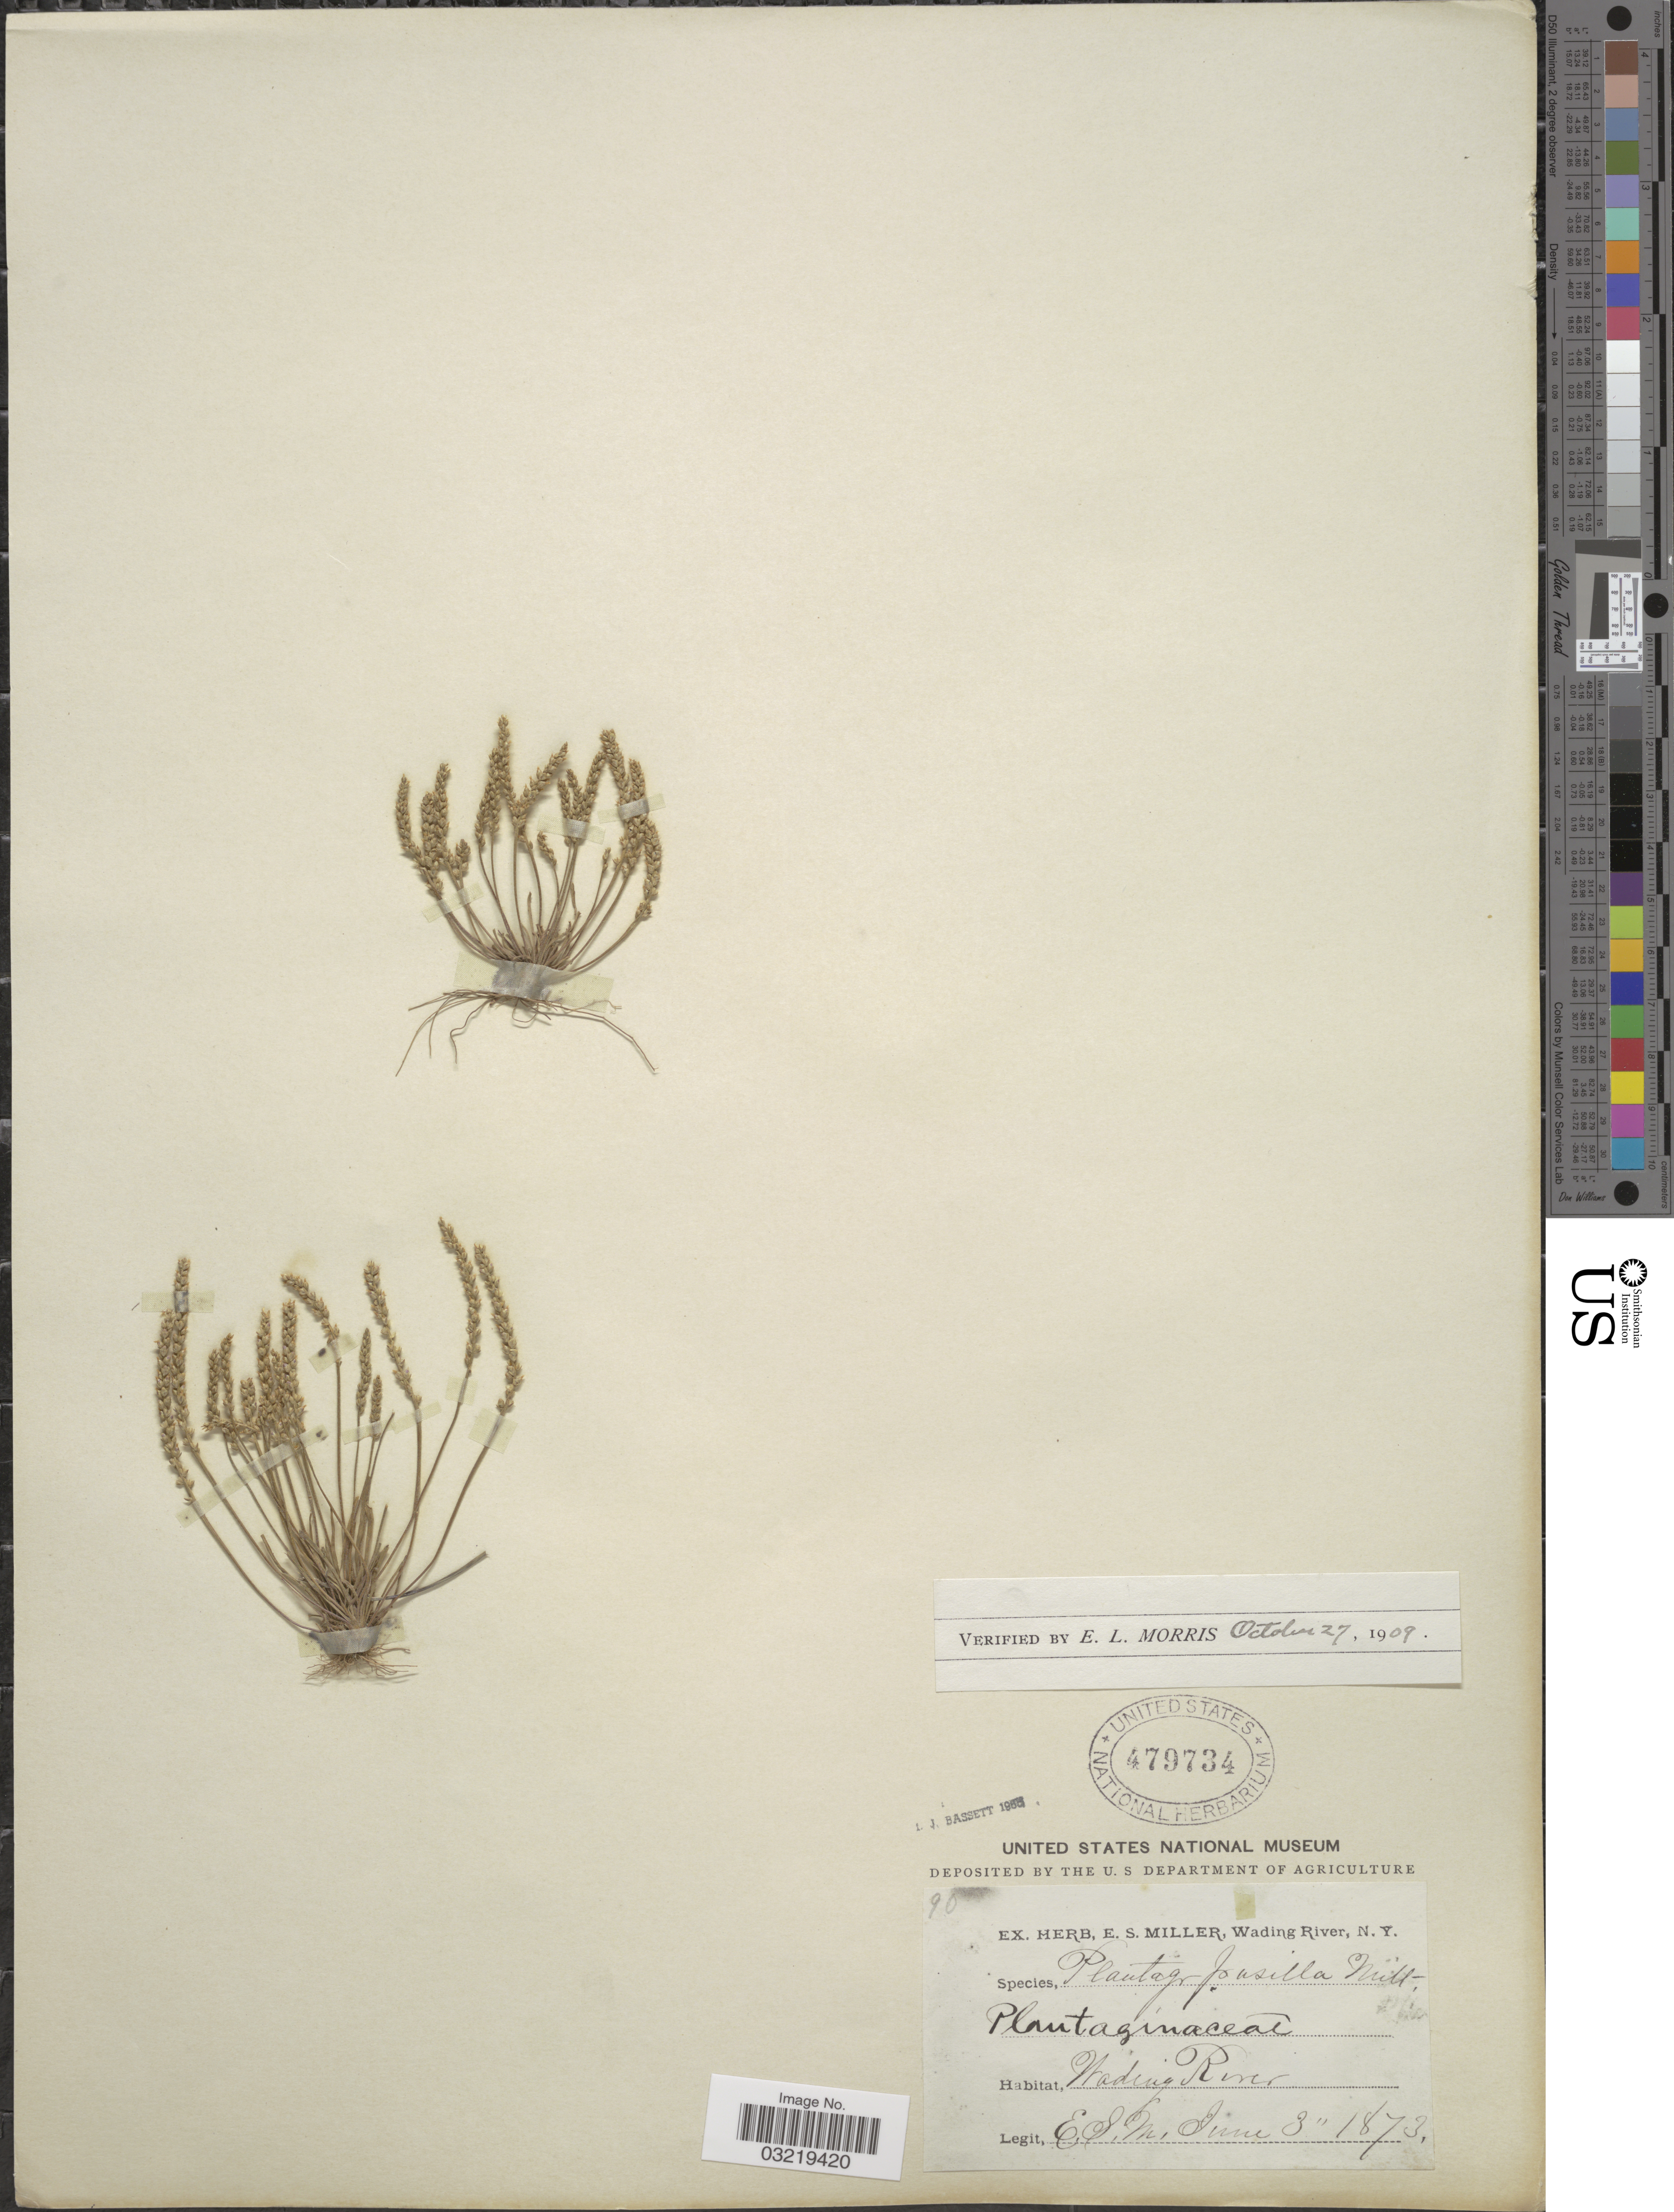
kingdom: Plantae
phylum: Tracheophyta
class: Magnoliopsida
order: Lamiales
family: Plantaginaceae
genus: Plantago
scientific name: Plantago pusilla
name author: Nutt.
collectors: E. S. Miller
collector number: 90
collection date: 1873-06-03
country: United States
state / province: New York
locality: Wading River.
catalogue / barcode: US 479734